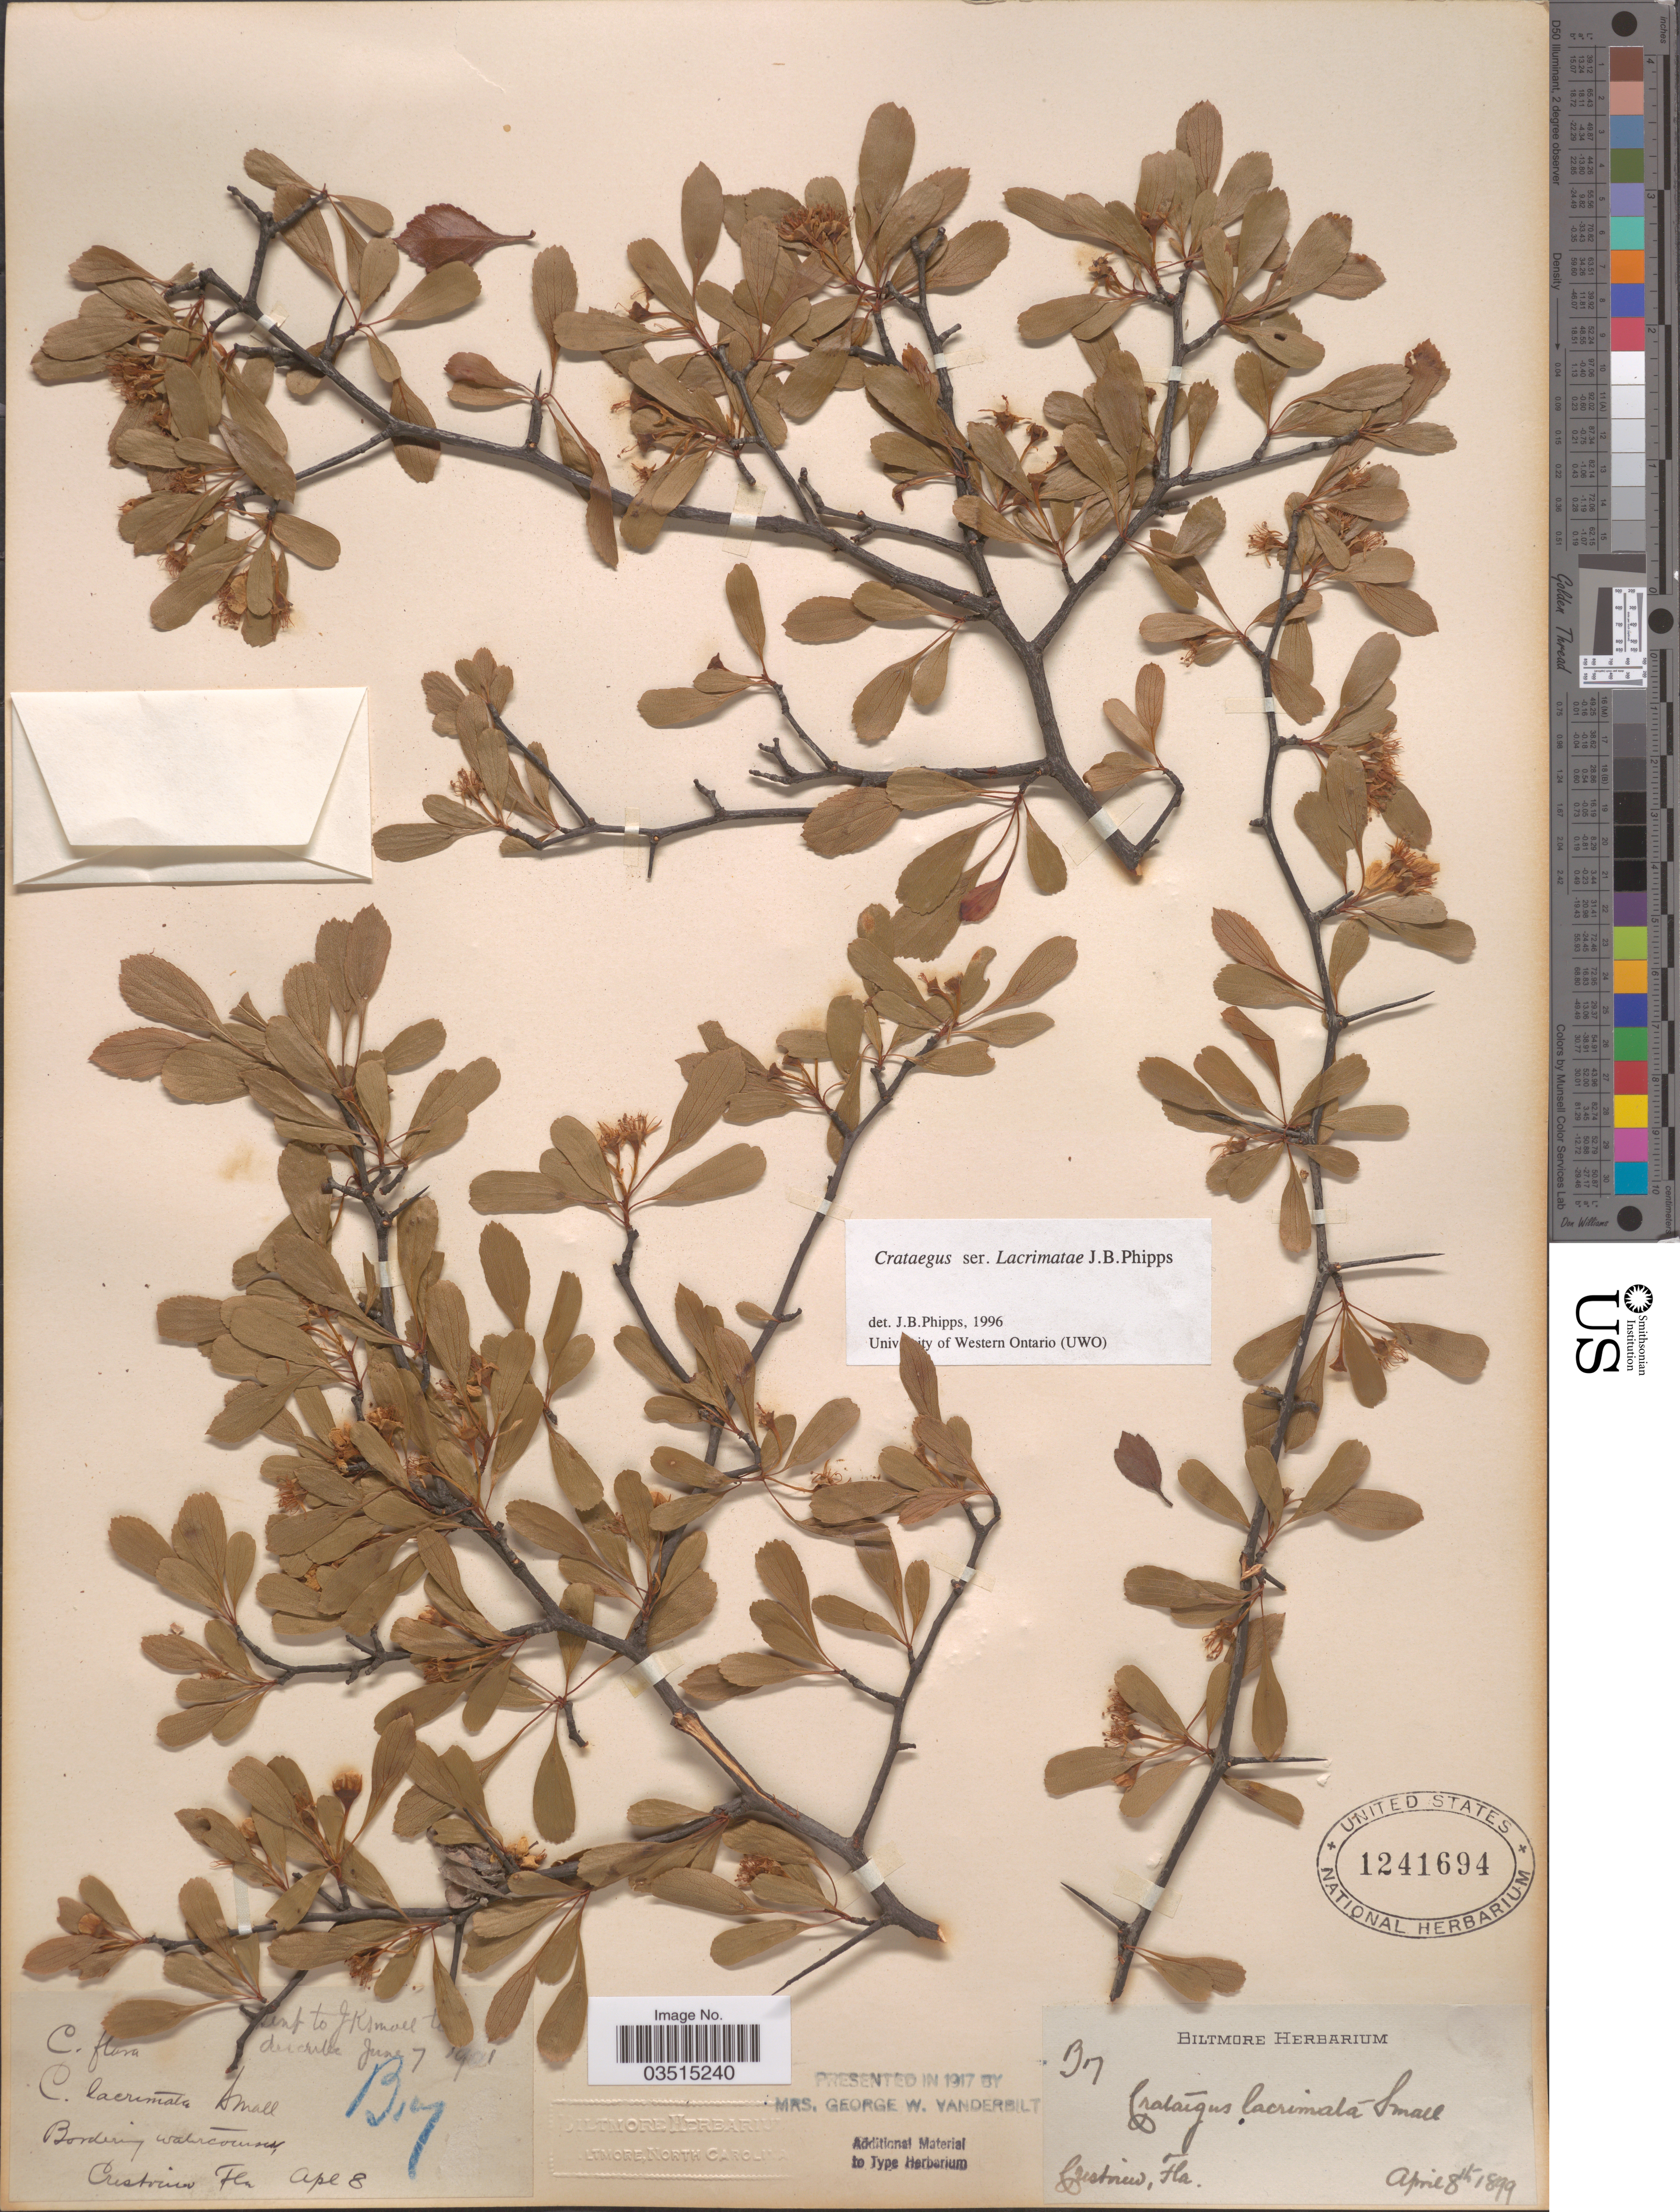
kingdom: Plantae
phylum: Tracheophyta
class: Magnoliopsida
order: Rosales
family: Rosaceae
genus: Crataegus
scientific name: Crataegus lacrimata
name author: Small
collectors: ex herb. Biltmore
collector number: B7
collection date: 1899-04-08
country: United States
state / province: Florida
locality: Crestview.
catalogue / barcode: US 1241694